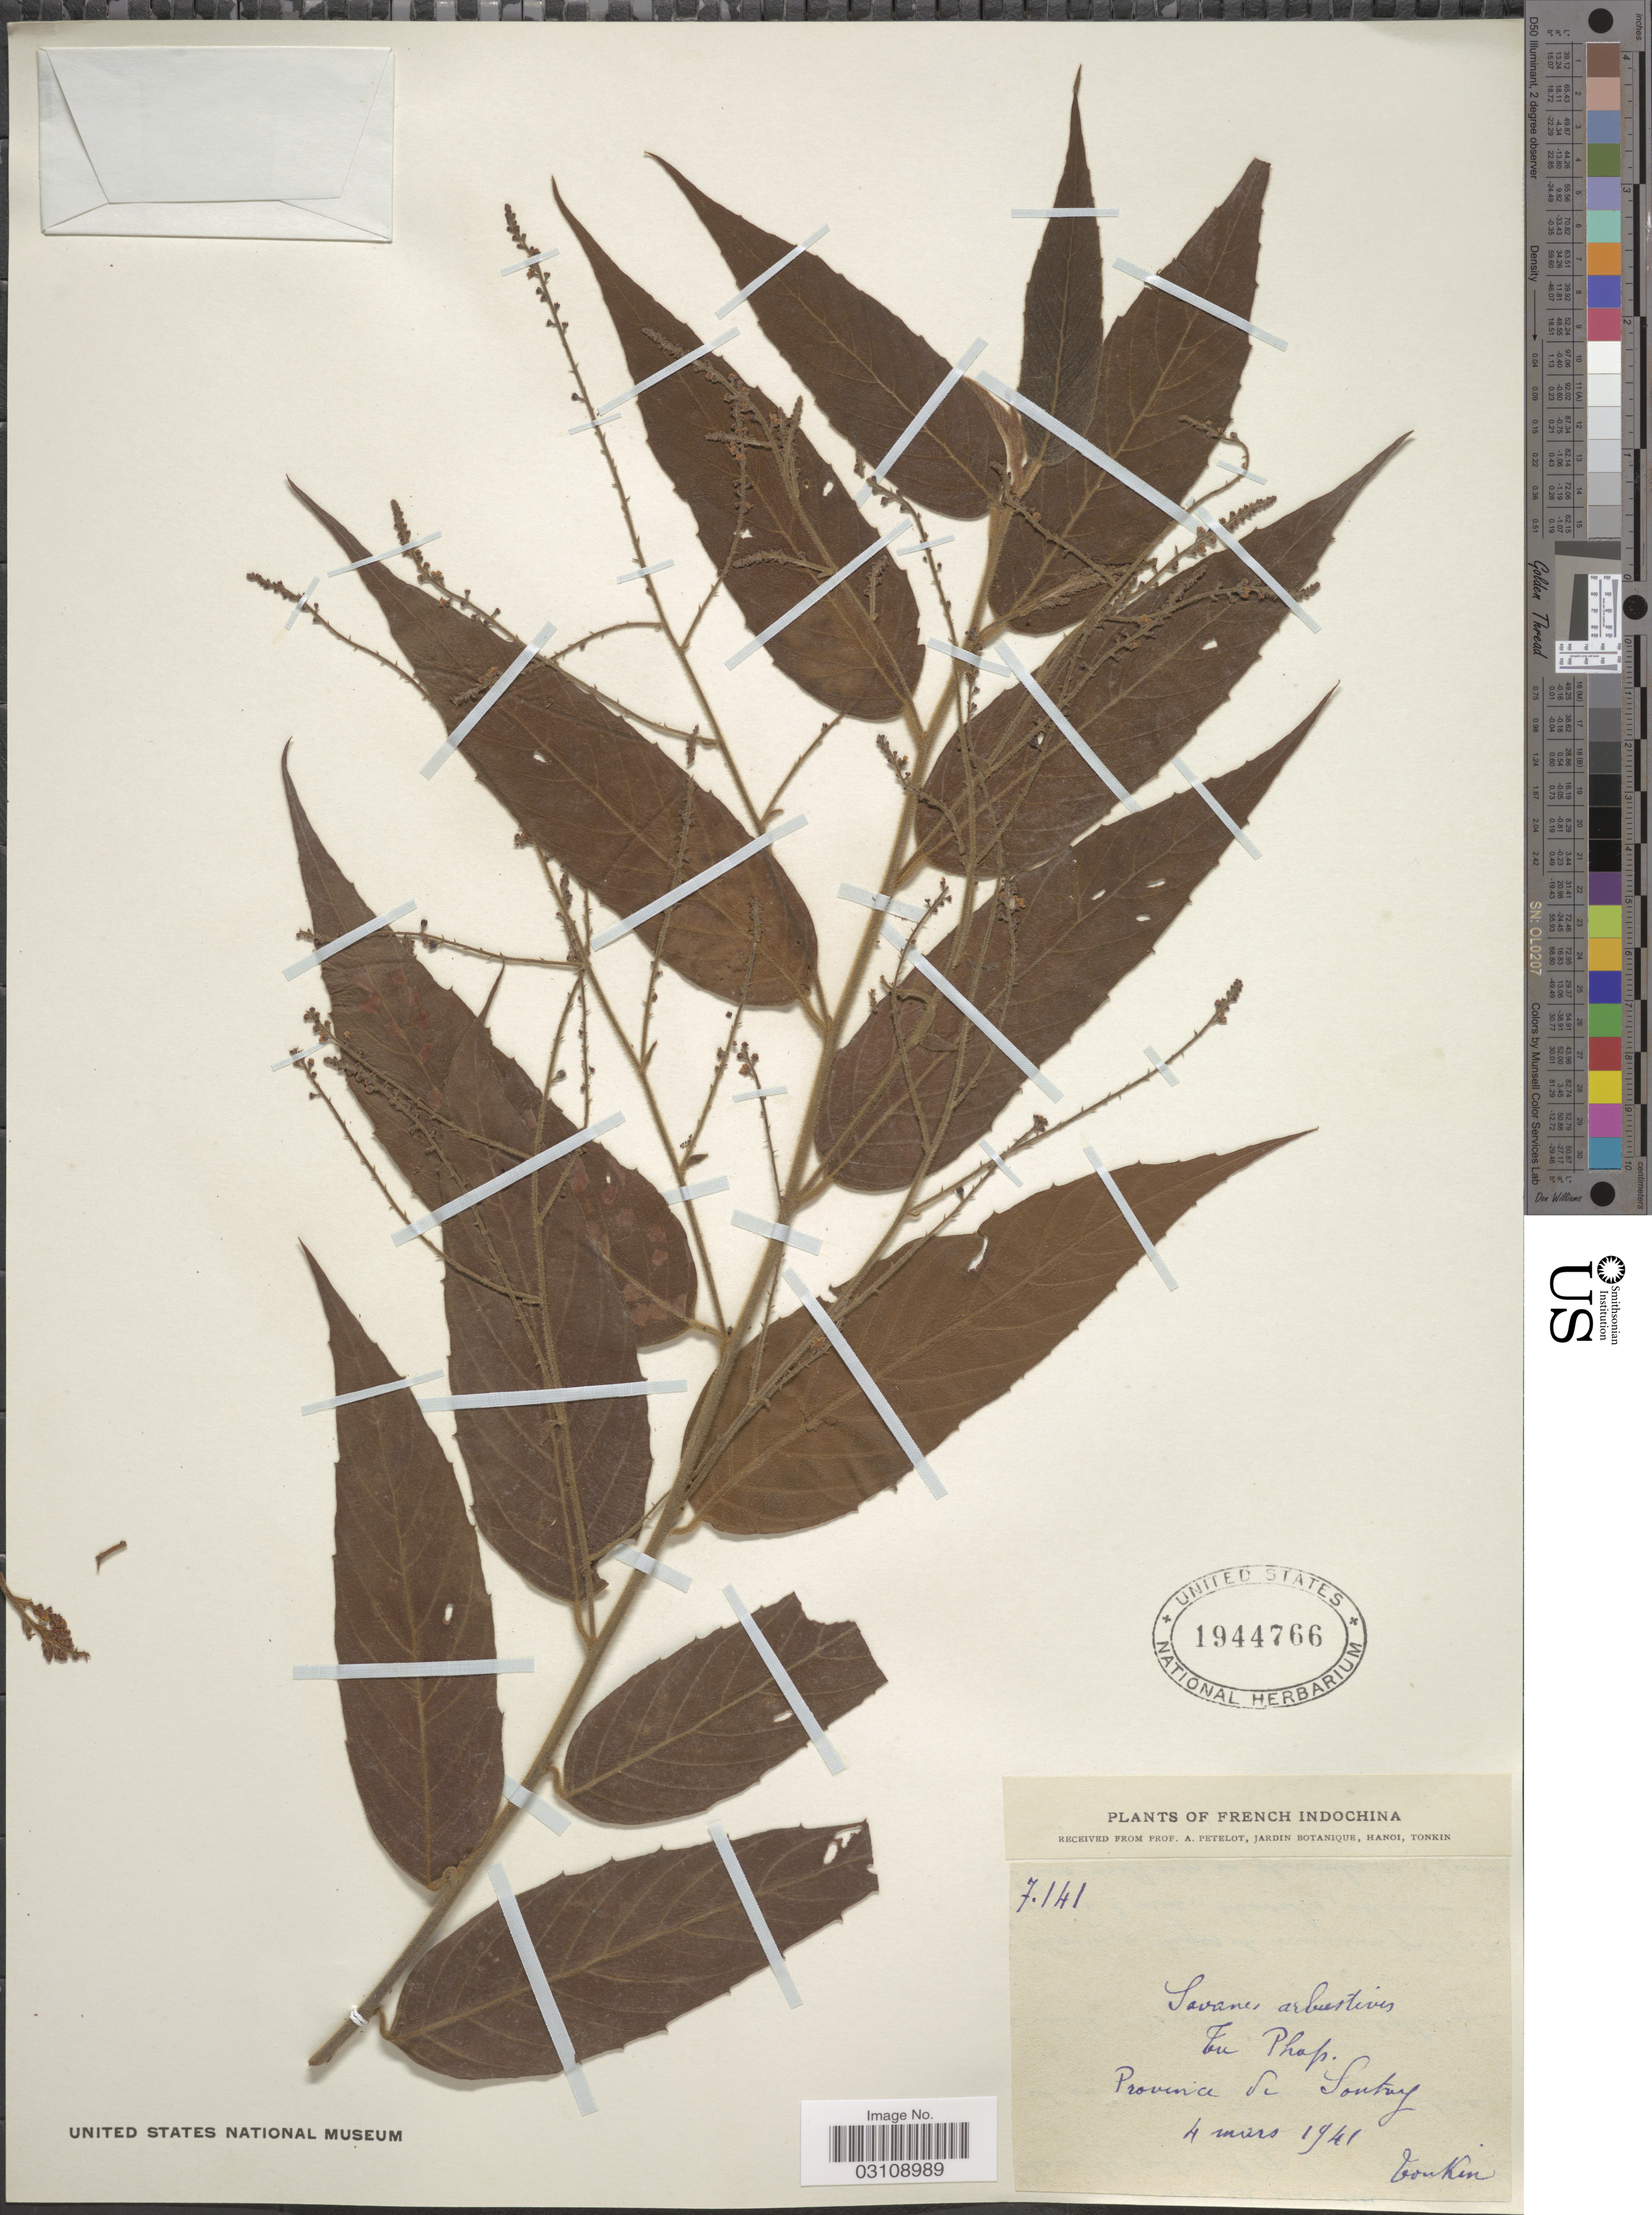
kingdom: Plantae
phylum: Tracheophyta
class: Magnoliopsida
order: Ericales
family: Primulaceae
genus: Maesa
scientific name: Maesa tomentella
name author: Mez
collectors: A. Petelot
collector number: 7141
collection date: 1941-03-04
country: Vietnam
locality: French Indochina, Province de Sontay.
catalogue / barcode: US 1944766